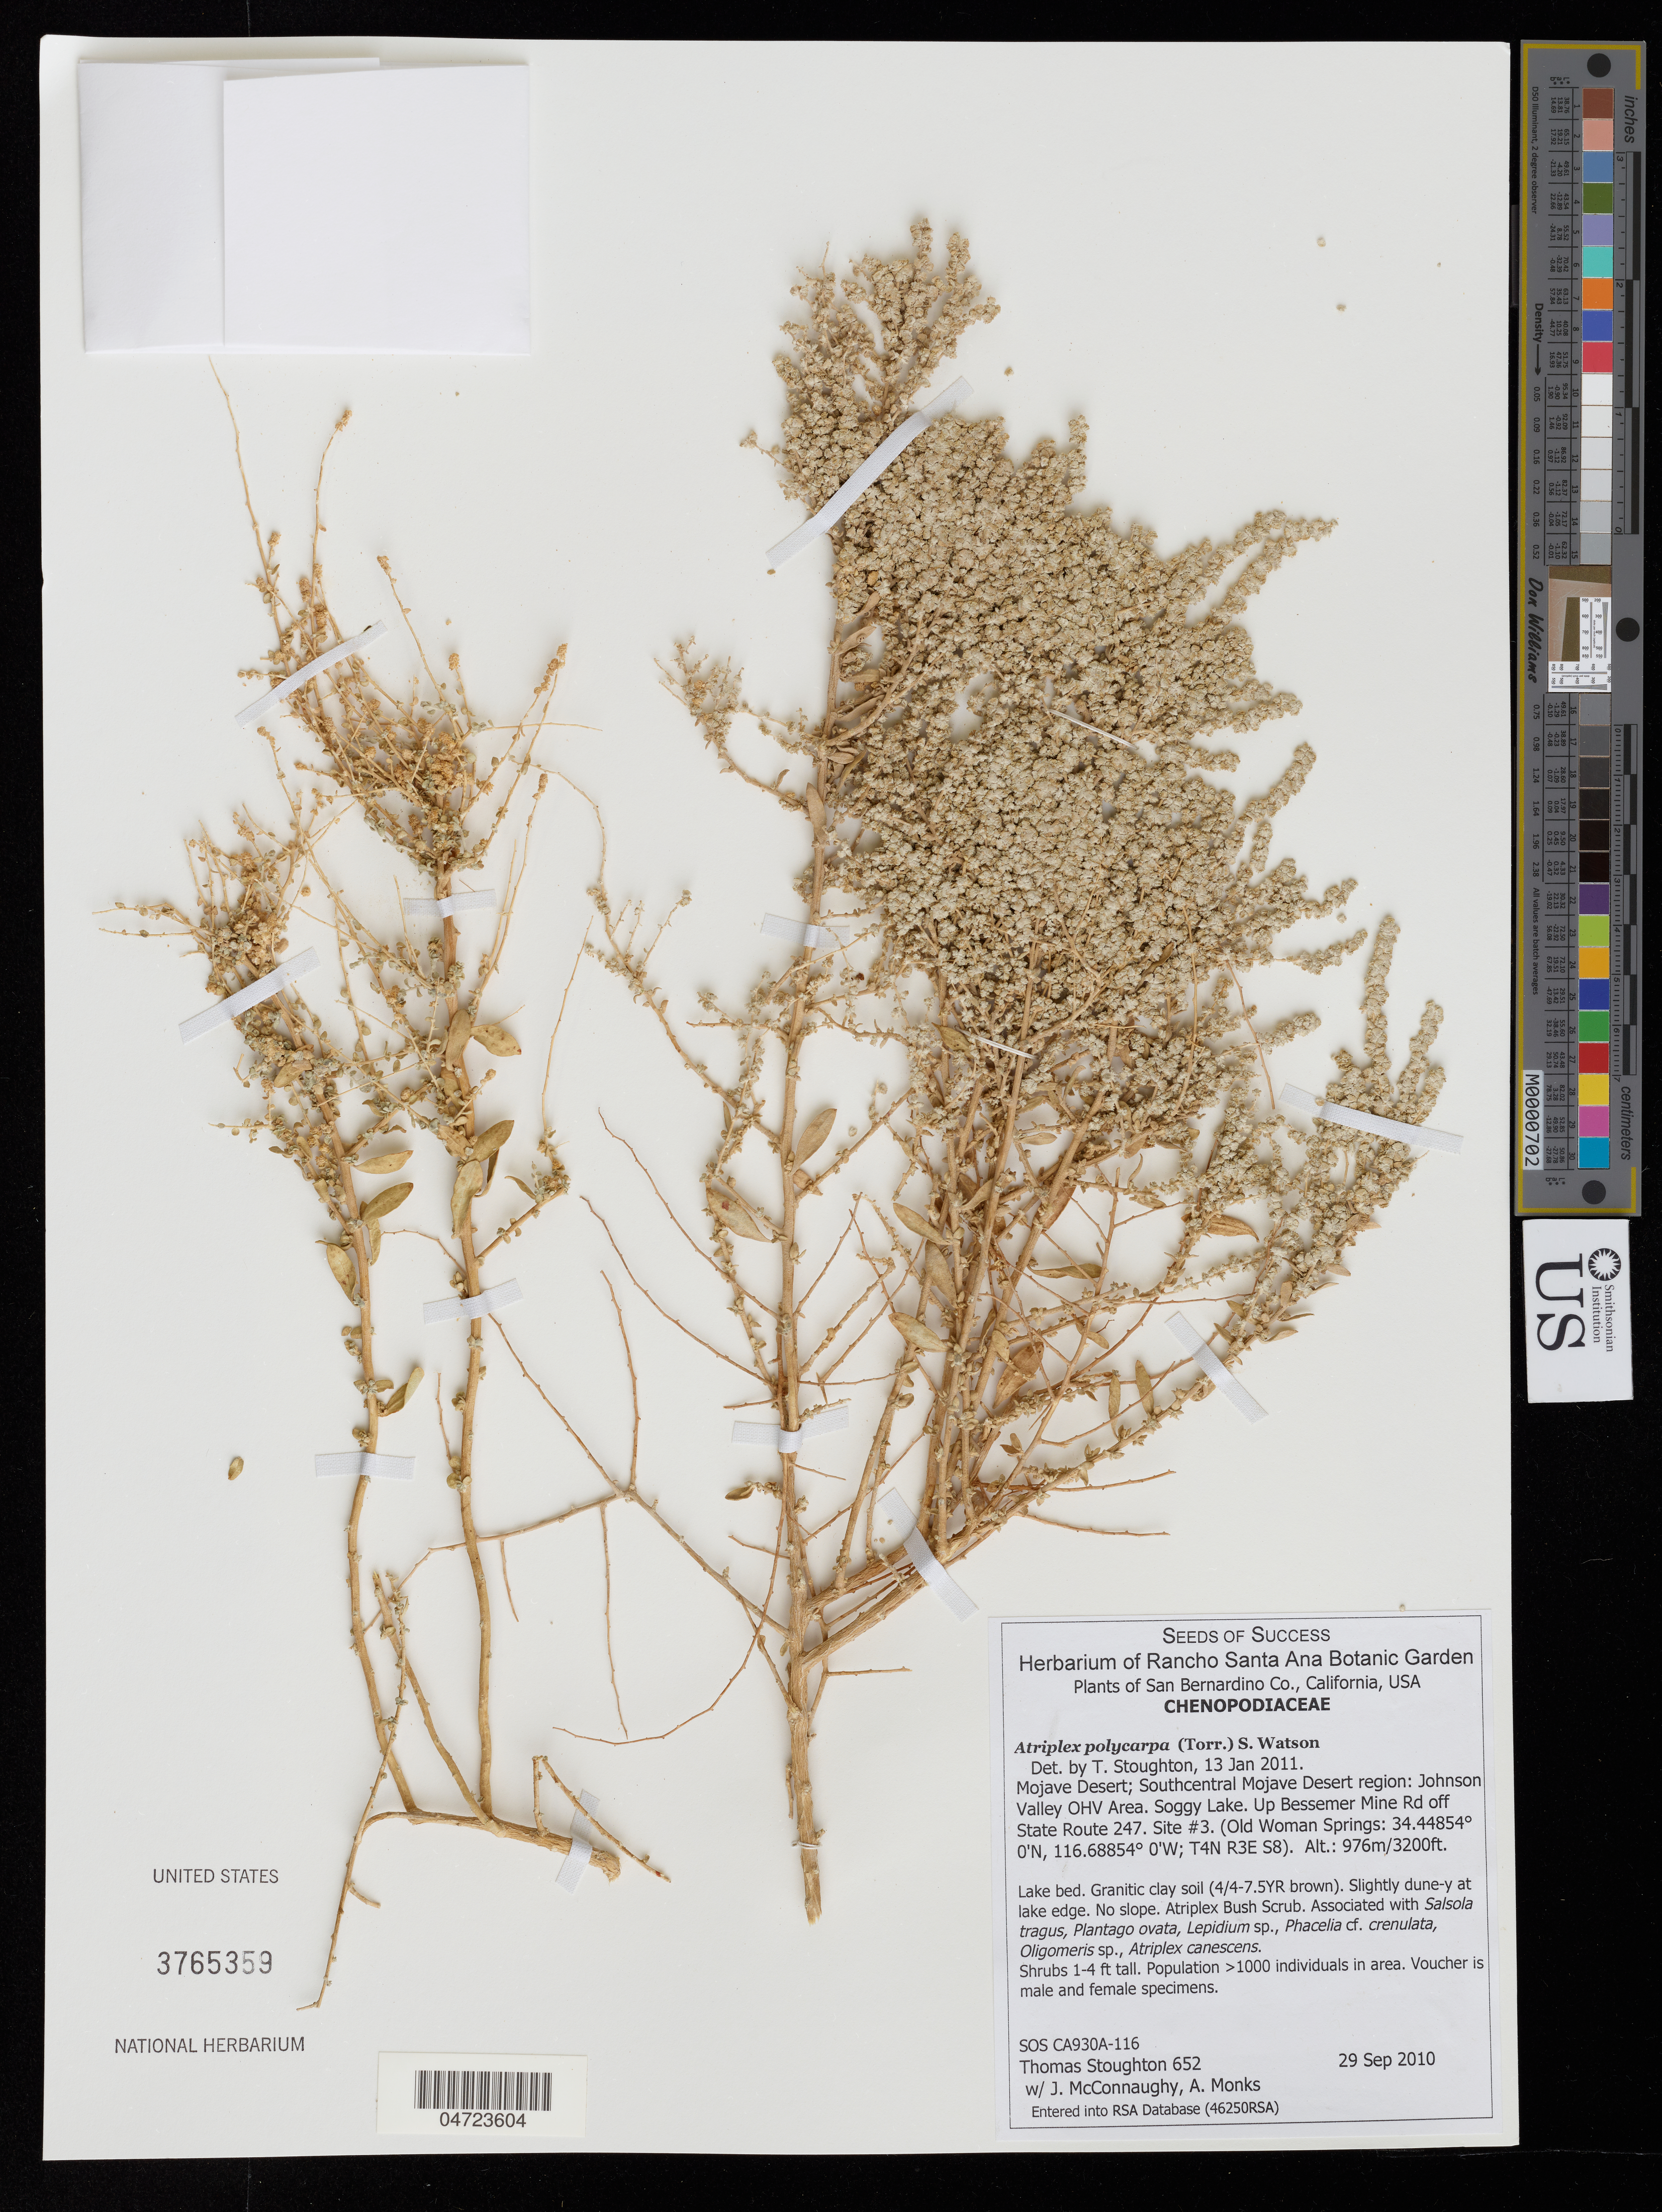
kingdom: Plantae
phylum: Tracheophyta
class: Magnoliopsida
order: Caryophyllales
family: Amaranthaceae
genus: Atriplex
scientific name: Atriplex polycarpa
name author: (Torr.) S. Watson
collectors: T. Stoughton, J. McConnaughy & A. Monks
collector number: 652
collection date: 2010-09-29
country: United States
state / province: California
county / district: San Bernardino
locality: San Bernardino Co. Mojave Desert; Southcentral Mojave Desert region: Johnson Valley OHV Area. Soggy Lake. Up Bessemer Mine Rd off State Route 247. Site #3. (Old Woman Springs: T4N R3E S8).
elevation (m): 976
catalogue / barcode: US 3765359